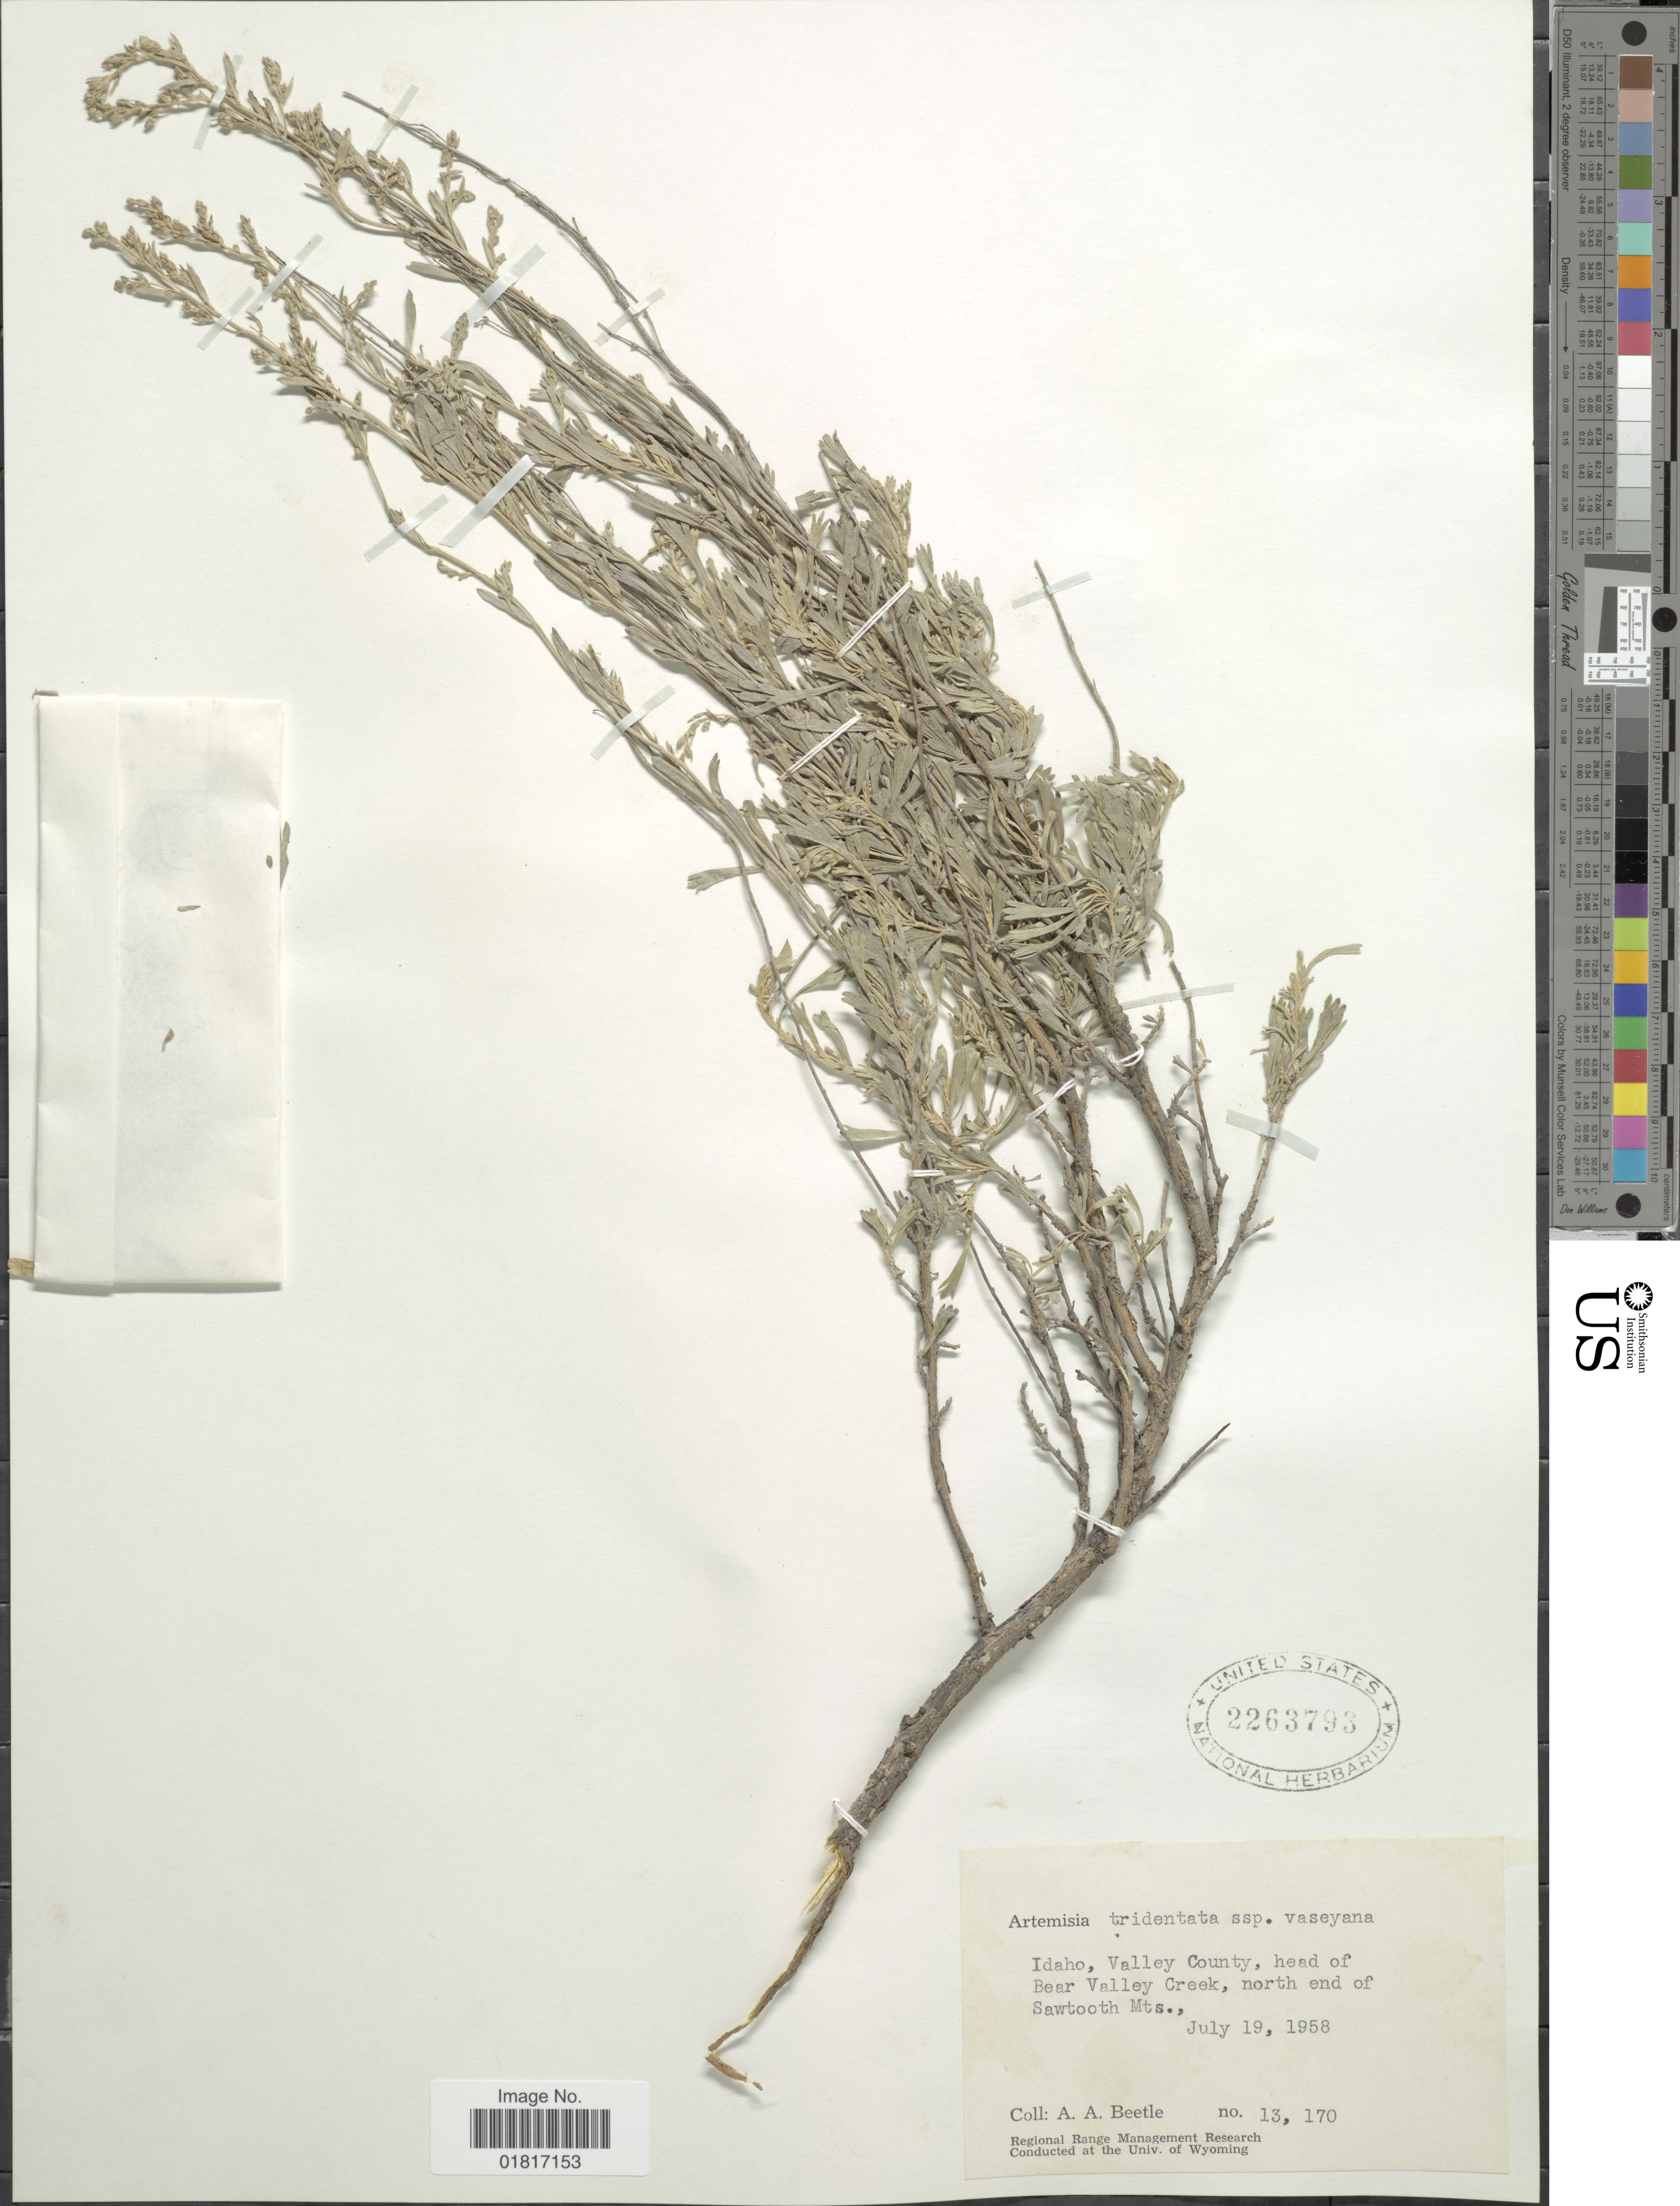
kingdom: Plantae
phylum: Tracheophyta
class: Magnoliopsida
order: Asterales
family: Asteraceae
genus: Artemisia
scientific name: Artemisia tridentata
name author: Nutt.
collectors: A. A. Beetle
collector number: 13170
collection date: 1958-07-19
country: United States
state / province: Idaho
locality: Valley County, head of Bear Valley Creek, north end of Sawtooth Mts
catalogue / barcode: US 2263793